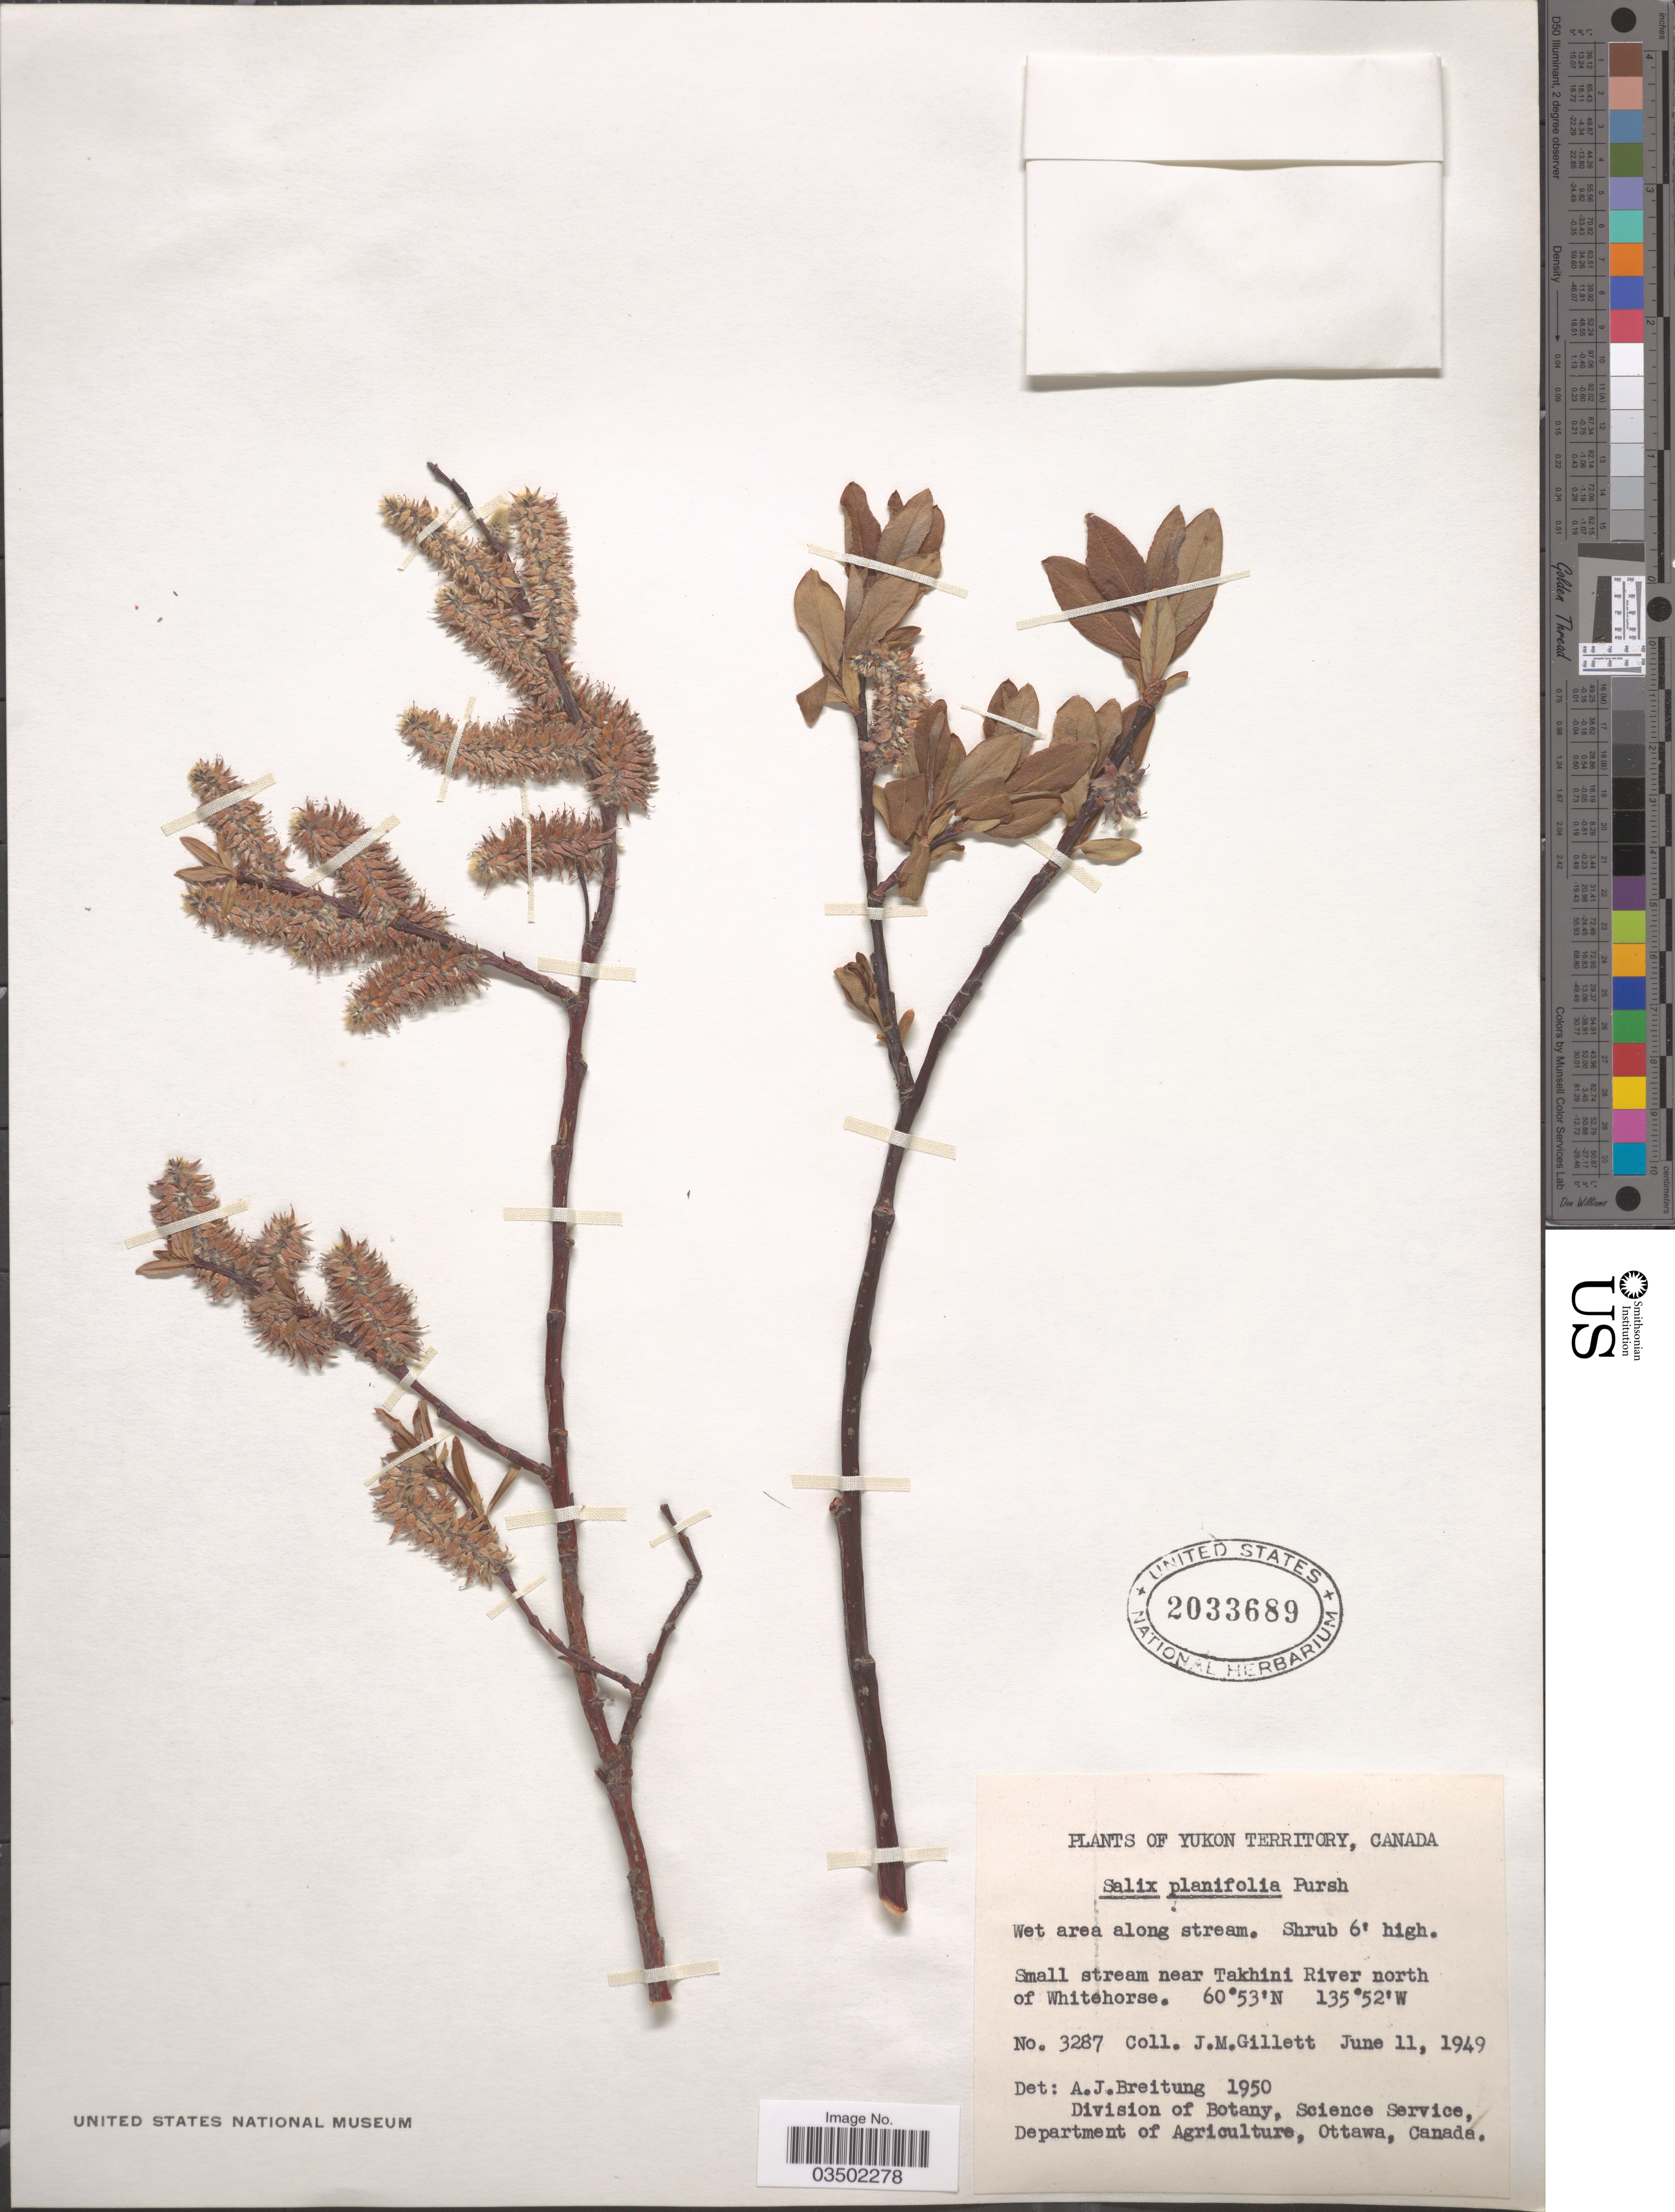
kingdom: Plantae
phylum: Tracheophyta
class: Magnoliopsida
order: Malpighiales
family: Salicaceae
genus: Salix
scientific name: Salix planifolia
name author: Pursh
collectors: J. M. Gillett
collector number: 3287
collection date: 1949-06-11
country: Canada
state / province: Yukon Territory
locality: Small stream near Takhini River north of Whitehorse.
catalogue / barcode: US 2033689